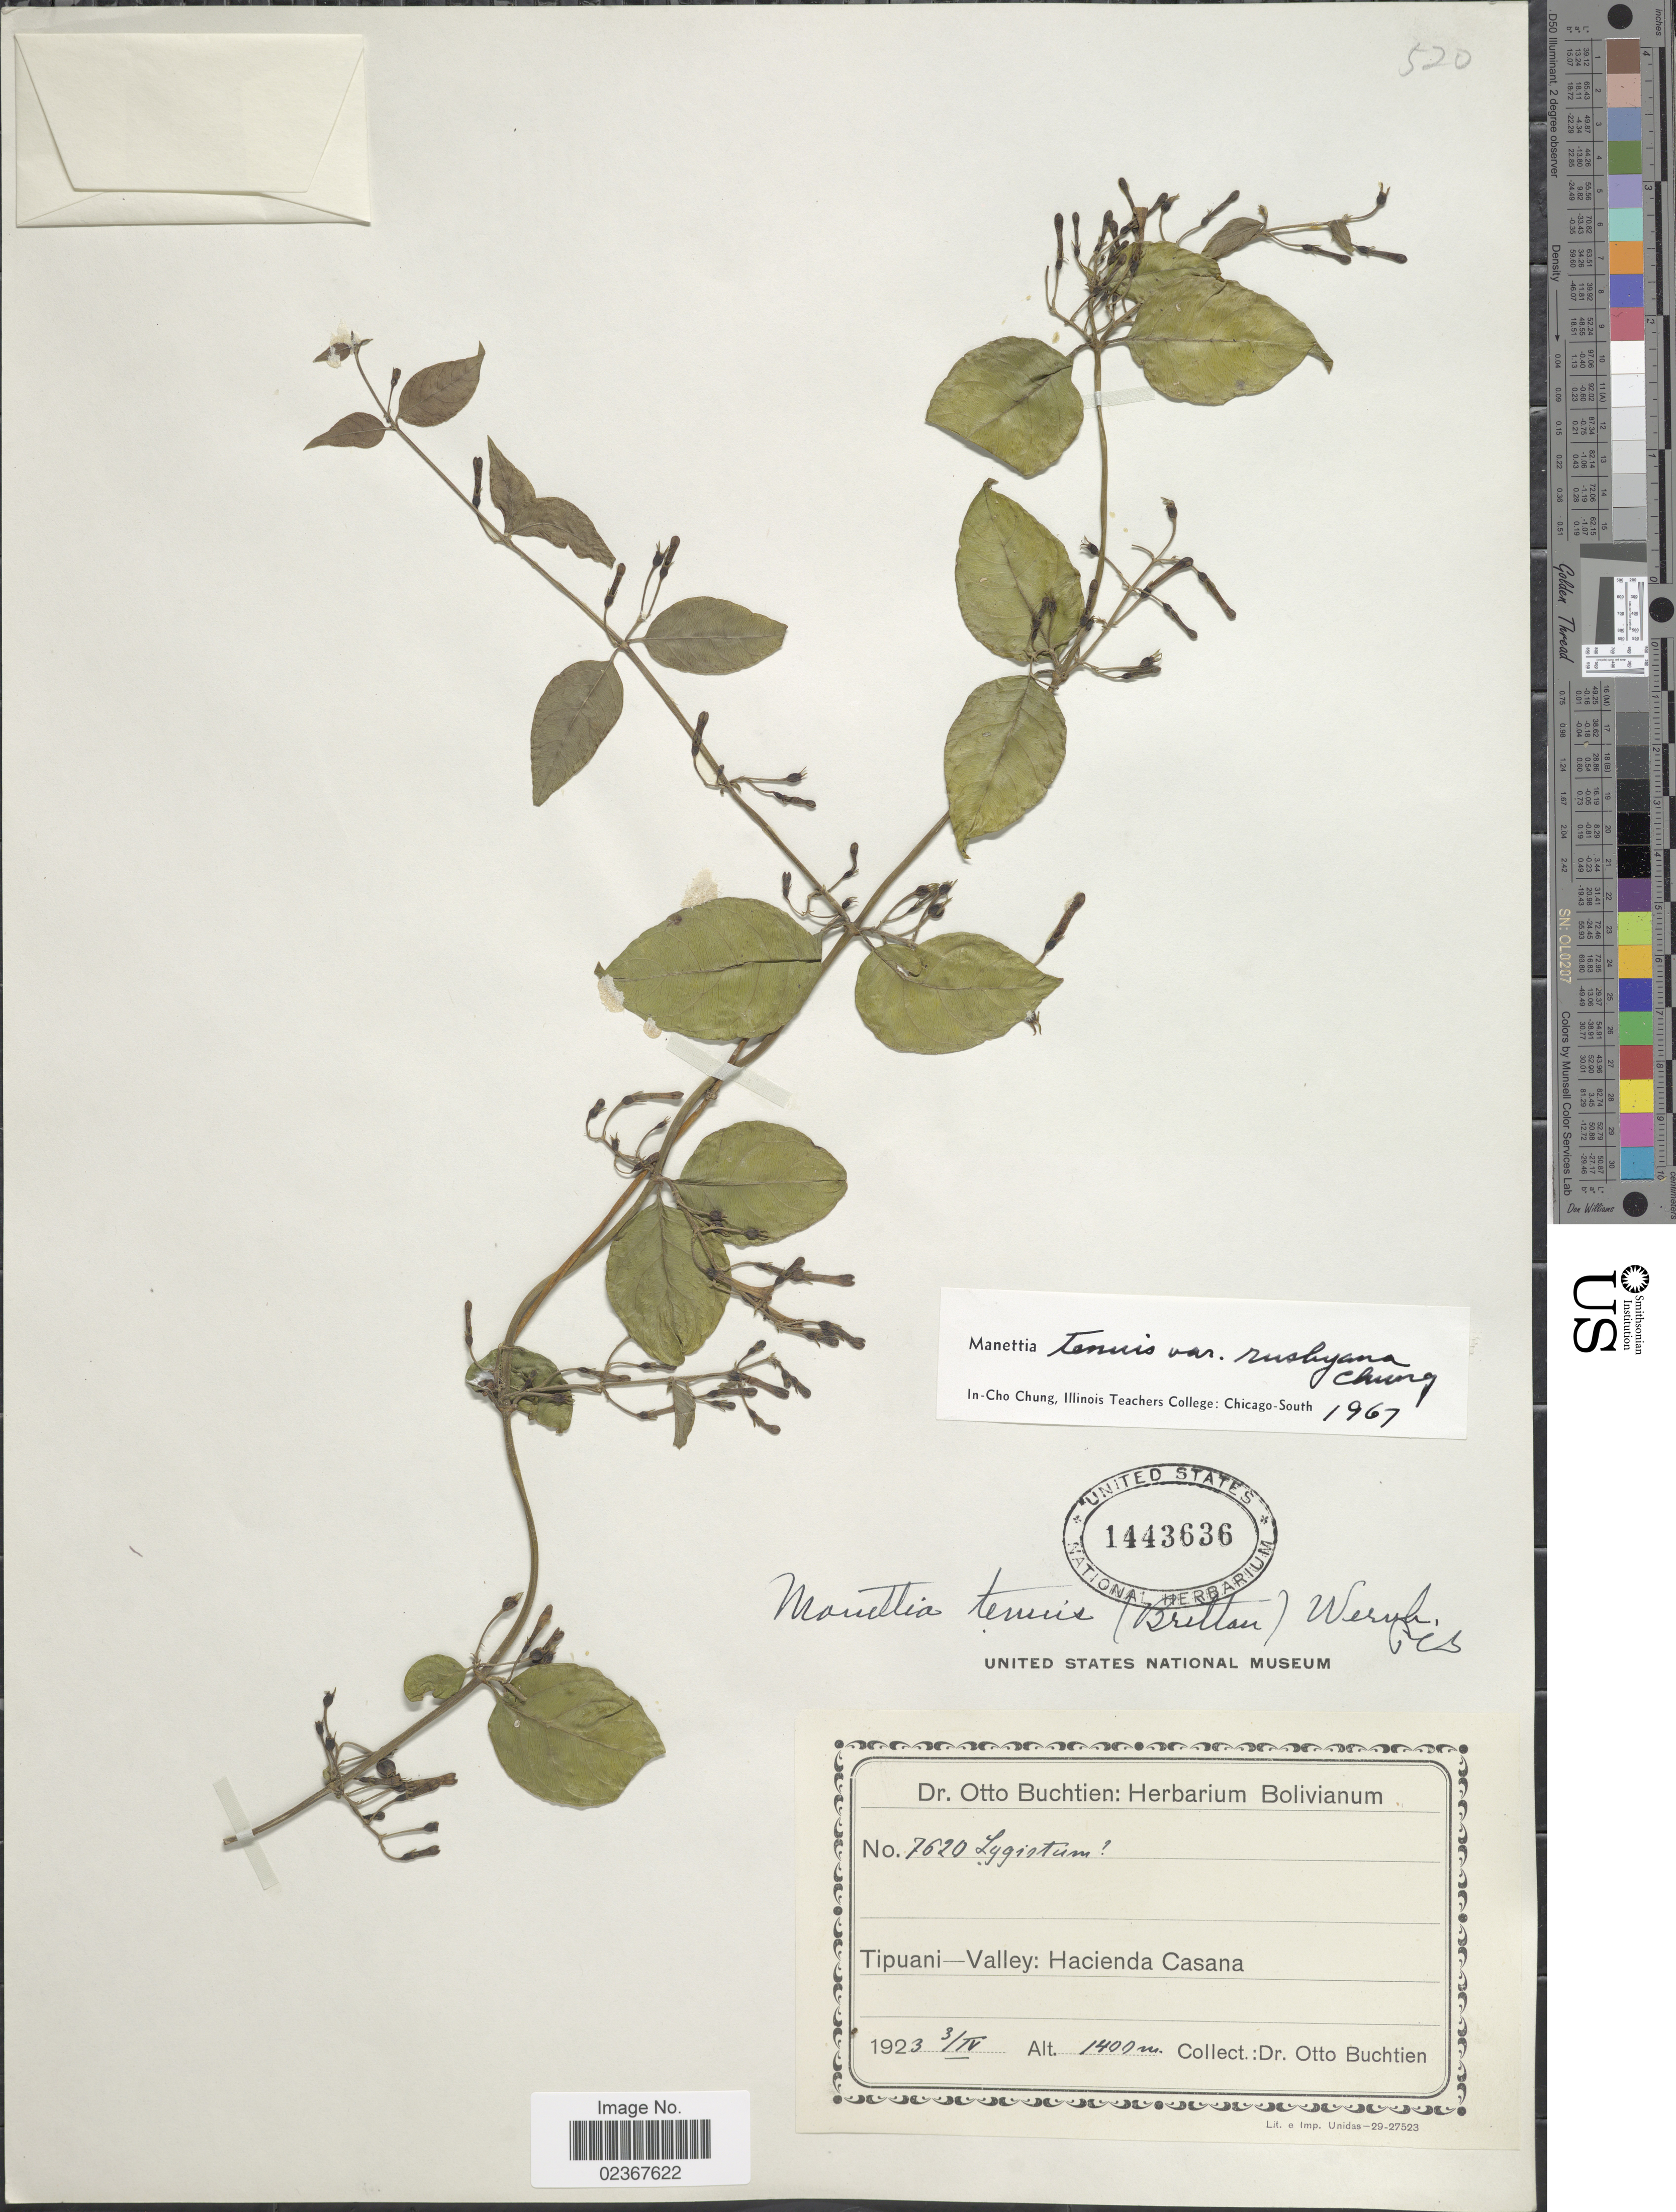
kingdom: Plantae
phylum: Tracheophyta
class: Magnoliopsida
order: Gentianales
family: Rubiaceae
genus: Manettia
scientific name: Manettia tenuis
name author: (Britton ex Rusby) Wernham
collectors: O. Buchtien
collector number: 7620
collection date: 1923-04-03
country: Bolivia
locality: Tipuani-Valley: Hacienda Casana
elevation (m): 1400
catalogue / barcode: US 1443636